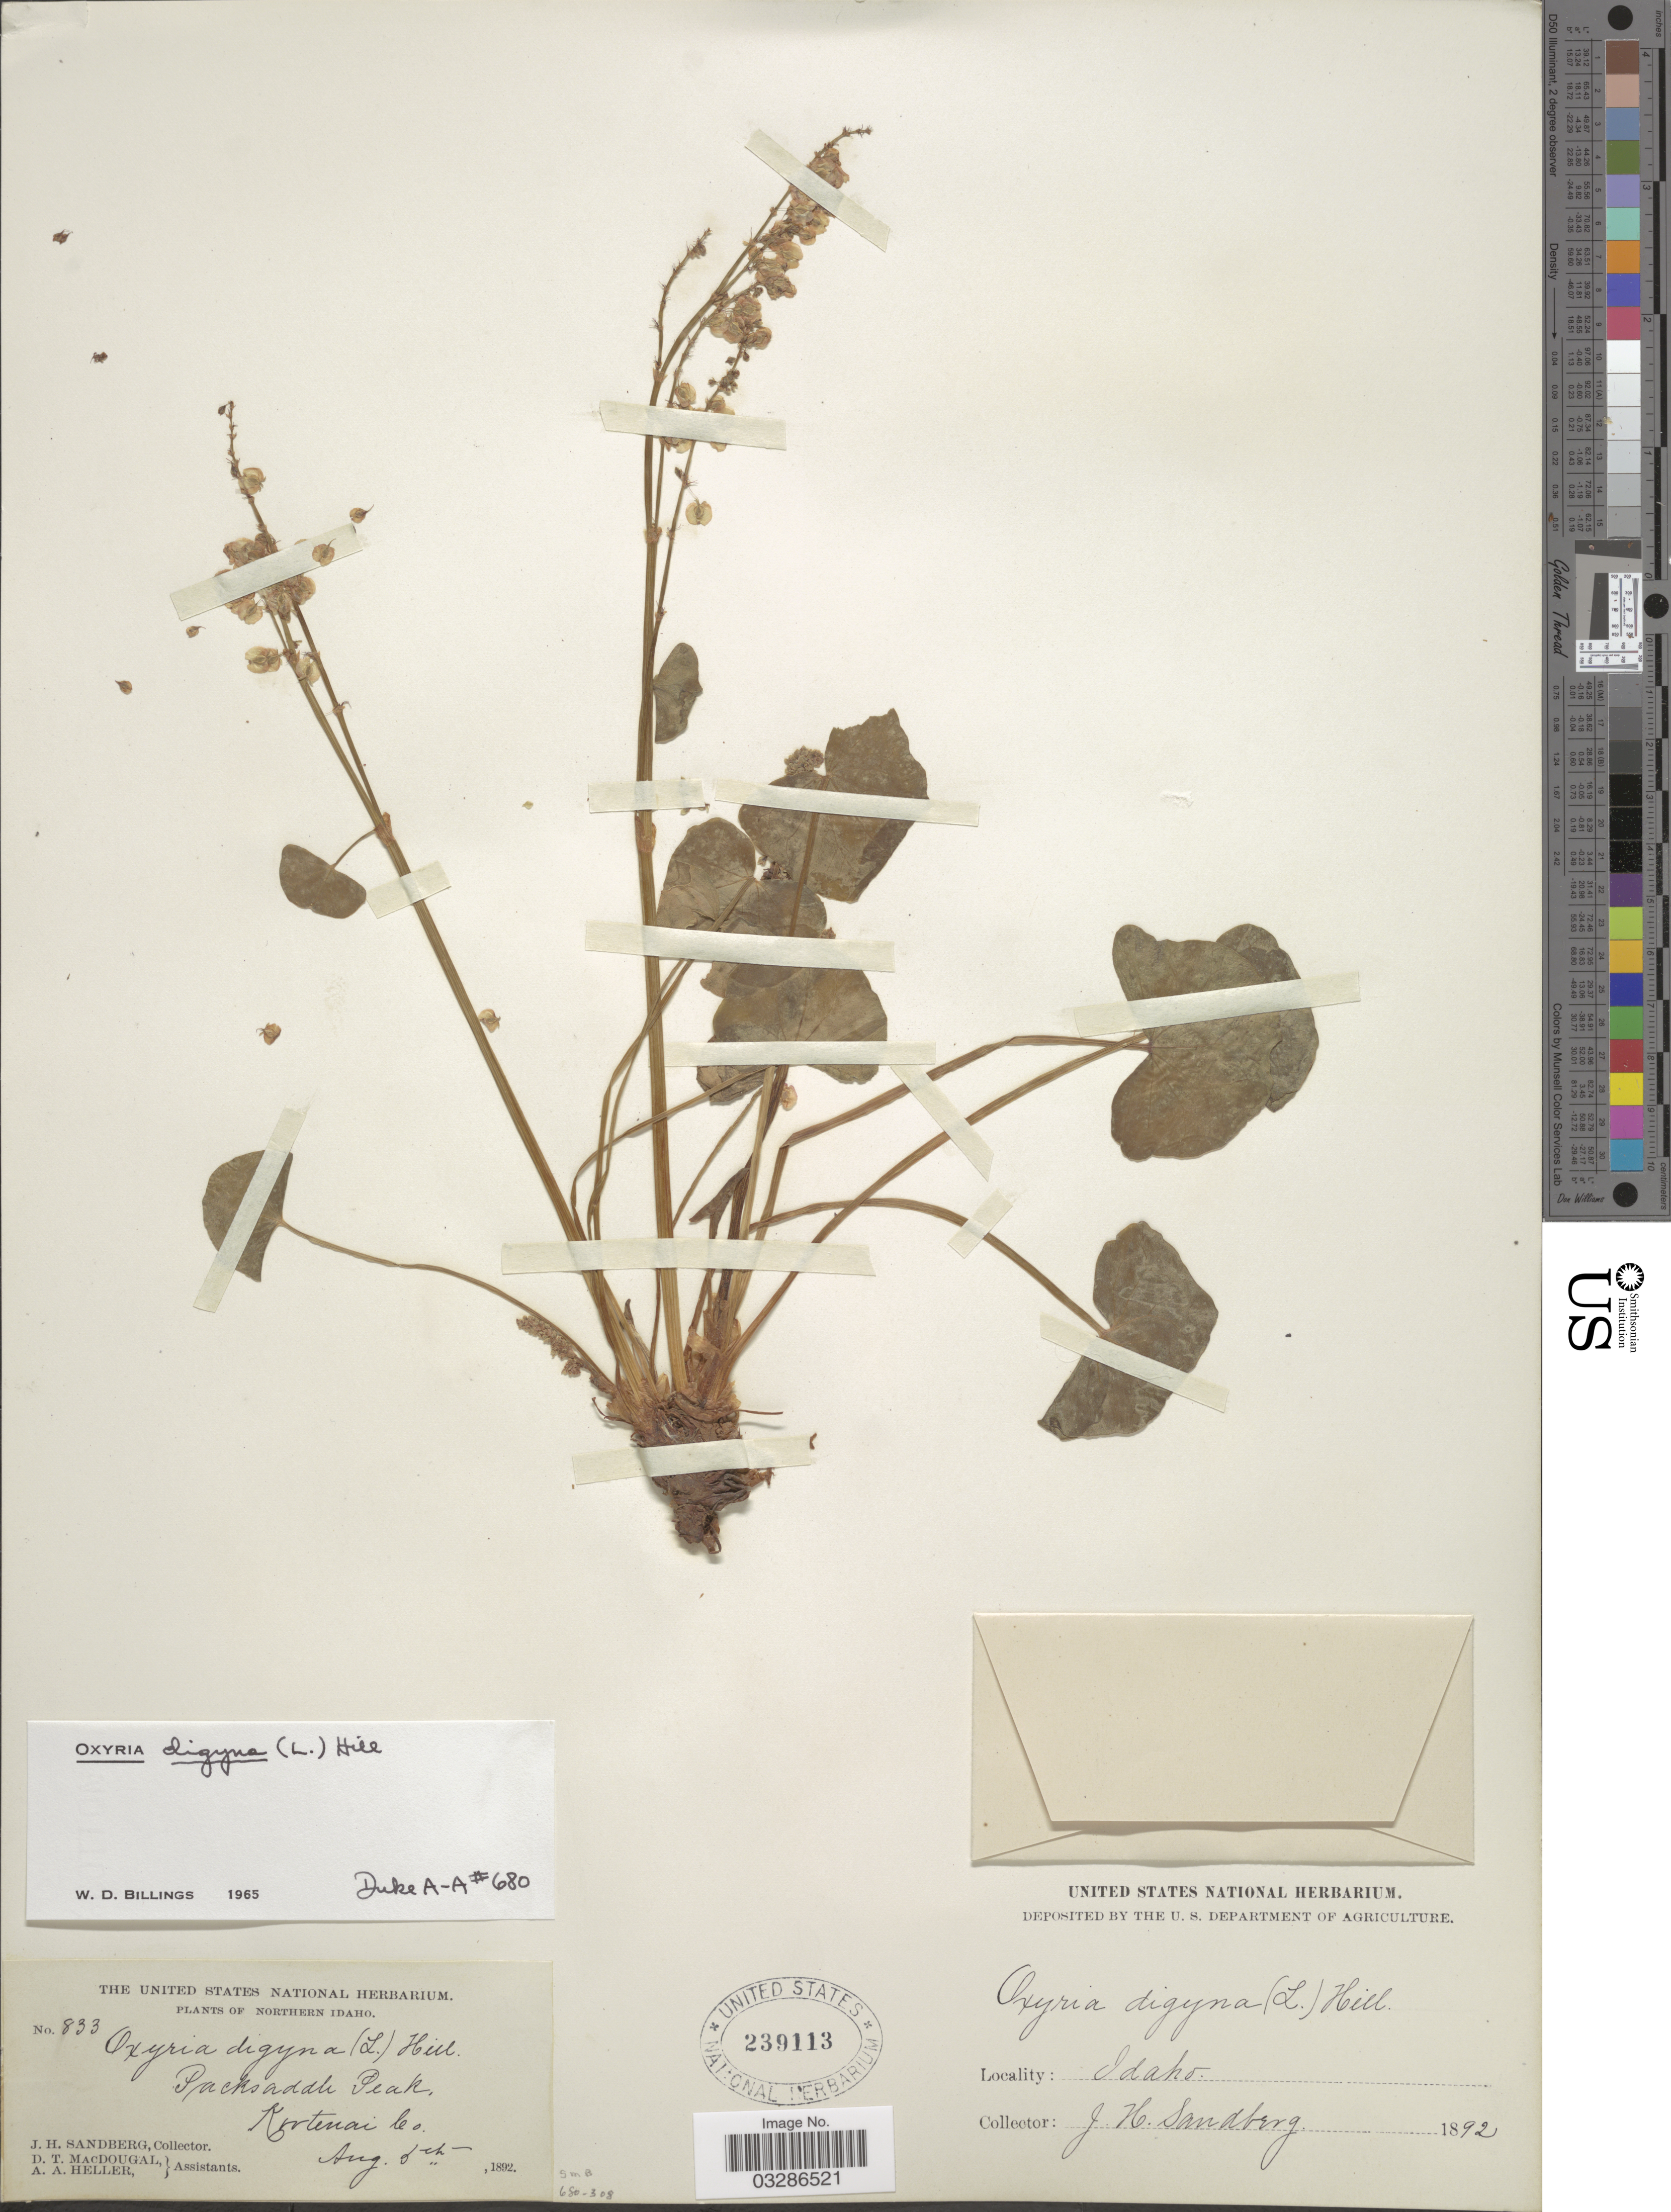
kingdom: Plantae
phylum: Tracheophyta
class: Magnoliopsida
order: Caryophyllales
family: Polygonaceae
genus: Oxyria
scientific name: Oxyria digyna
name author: (L.) Hill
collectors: J. H. Sandberg, D. T. MacDougal & A. A. Heller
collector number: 833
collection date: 1892-08-05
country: United States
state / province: Idaho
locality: Northern Idaho, Packsaddle Peak, Kootenai Co.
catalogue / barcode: US 239113